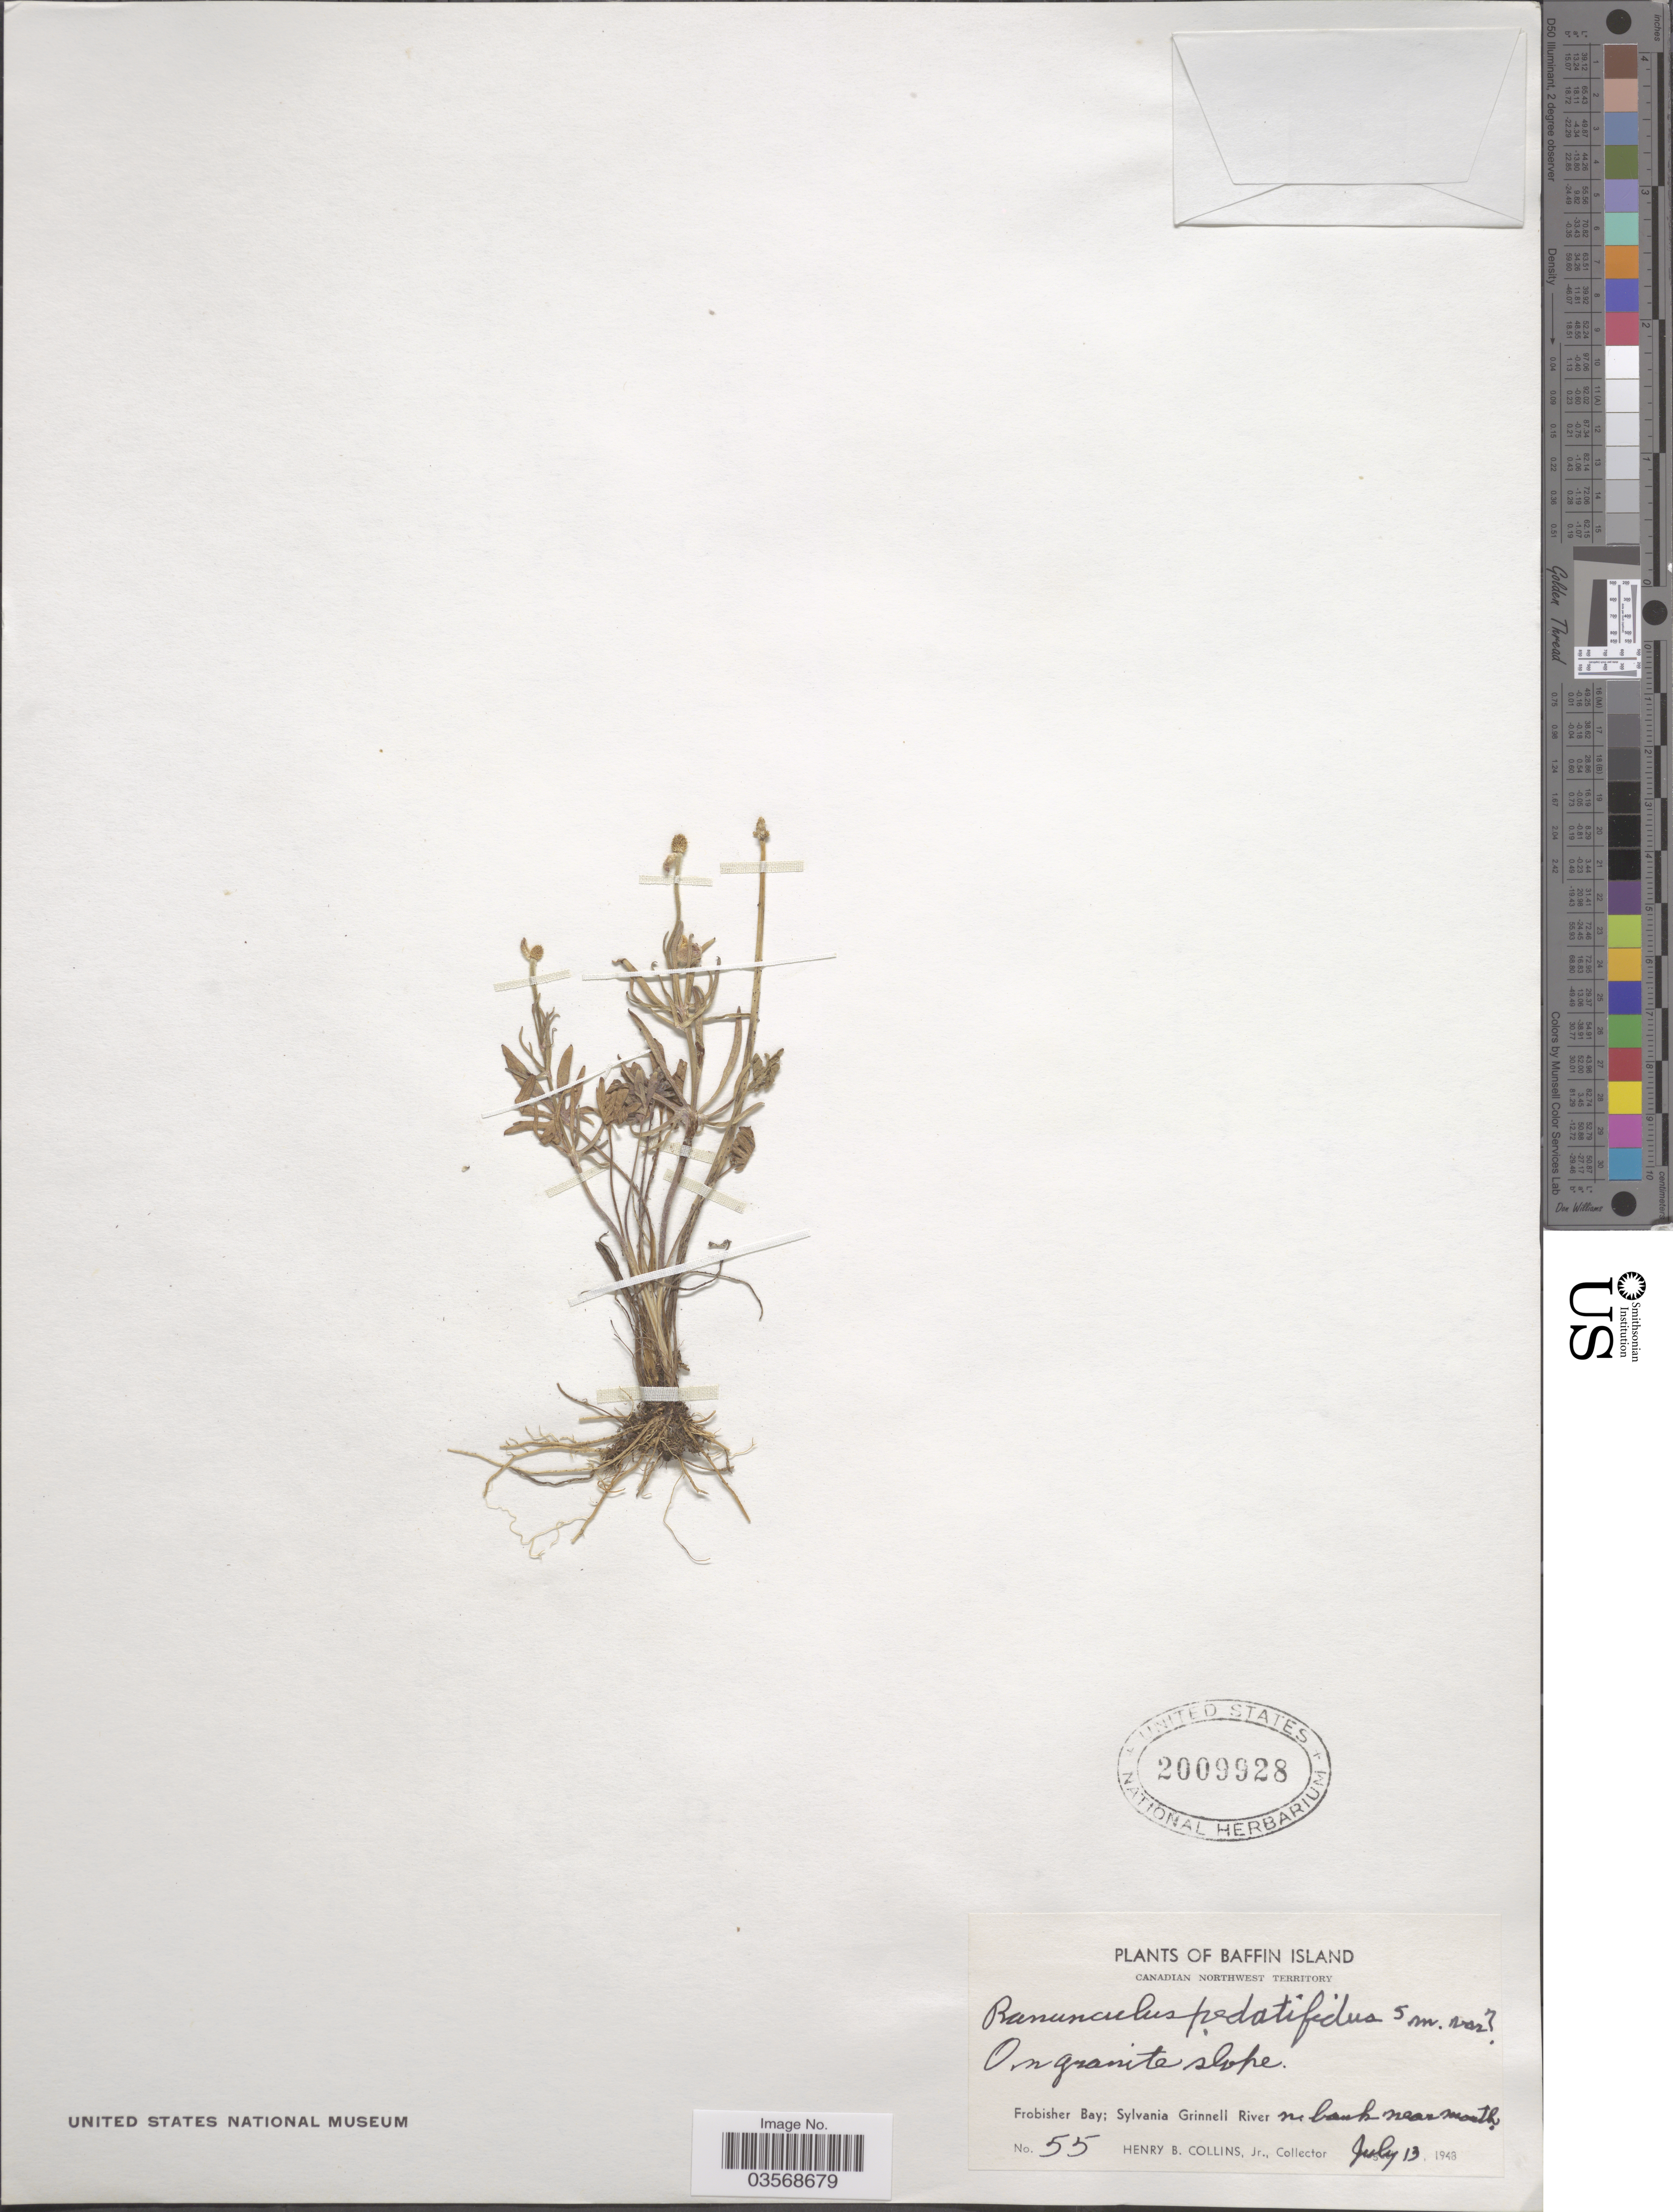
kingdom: Plantae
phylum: Tracheophyta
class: Magnoliopsida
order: Ranunculales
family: Ranunculaceae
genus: Ranunculus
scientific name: Ranunculus pedatifidus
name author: Sm.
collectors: H. Collins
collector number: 55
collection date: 1948-07-13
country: Canada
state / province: Northwest Territories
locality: Baffin Island. Candian Northwest Territory. Frobisher Bay; Sylvania Grinnell River n bank near mouth.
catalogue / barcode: US 2009928